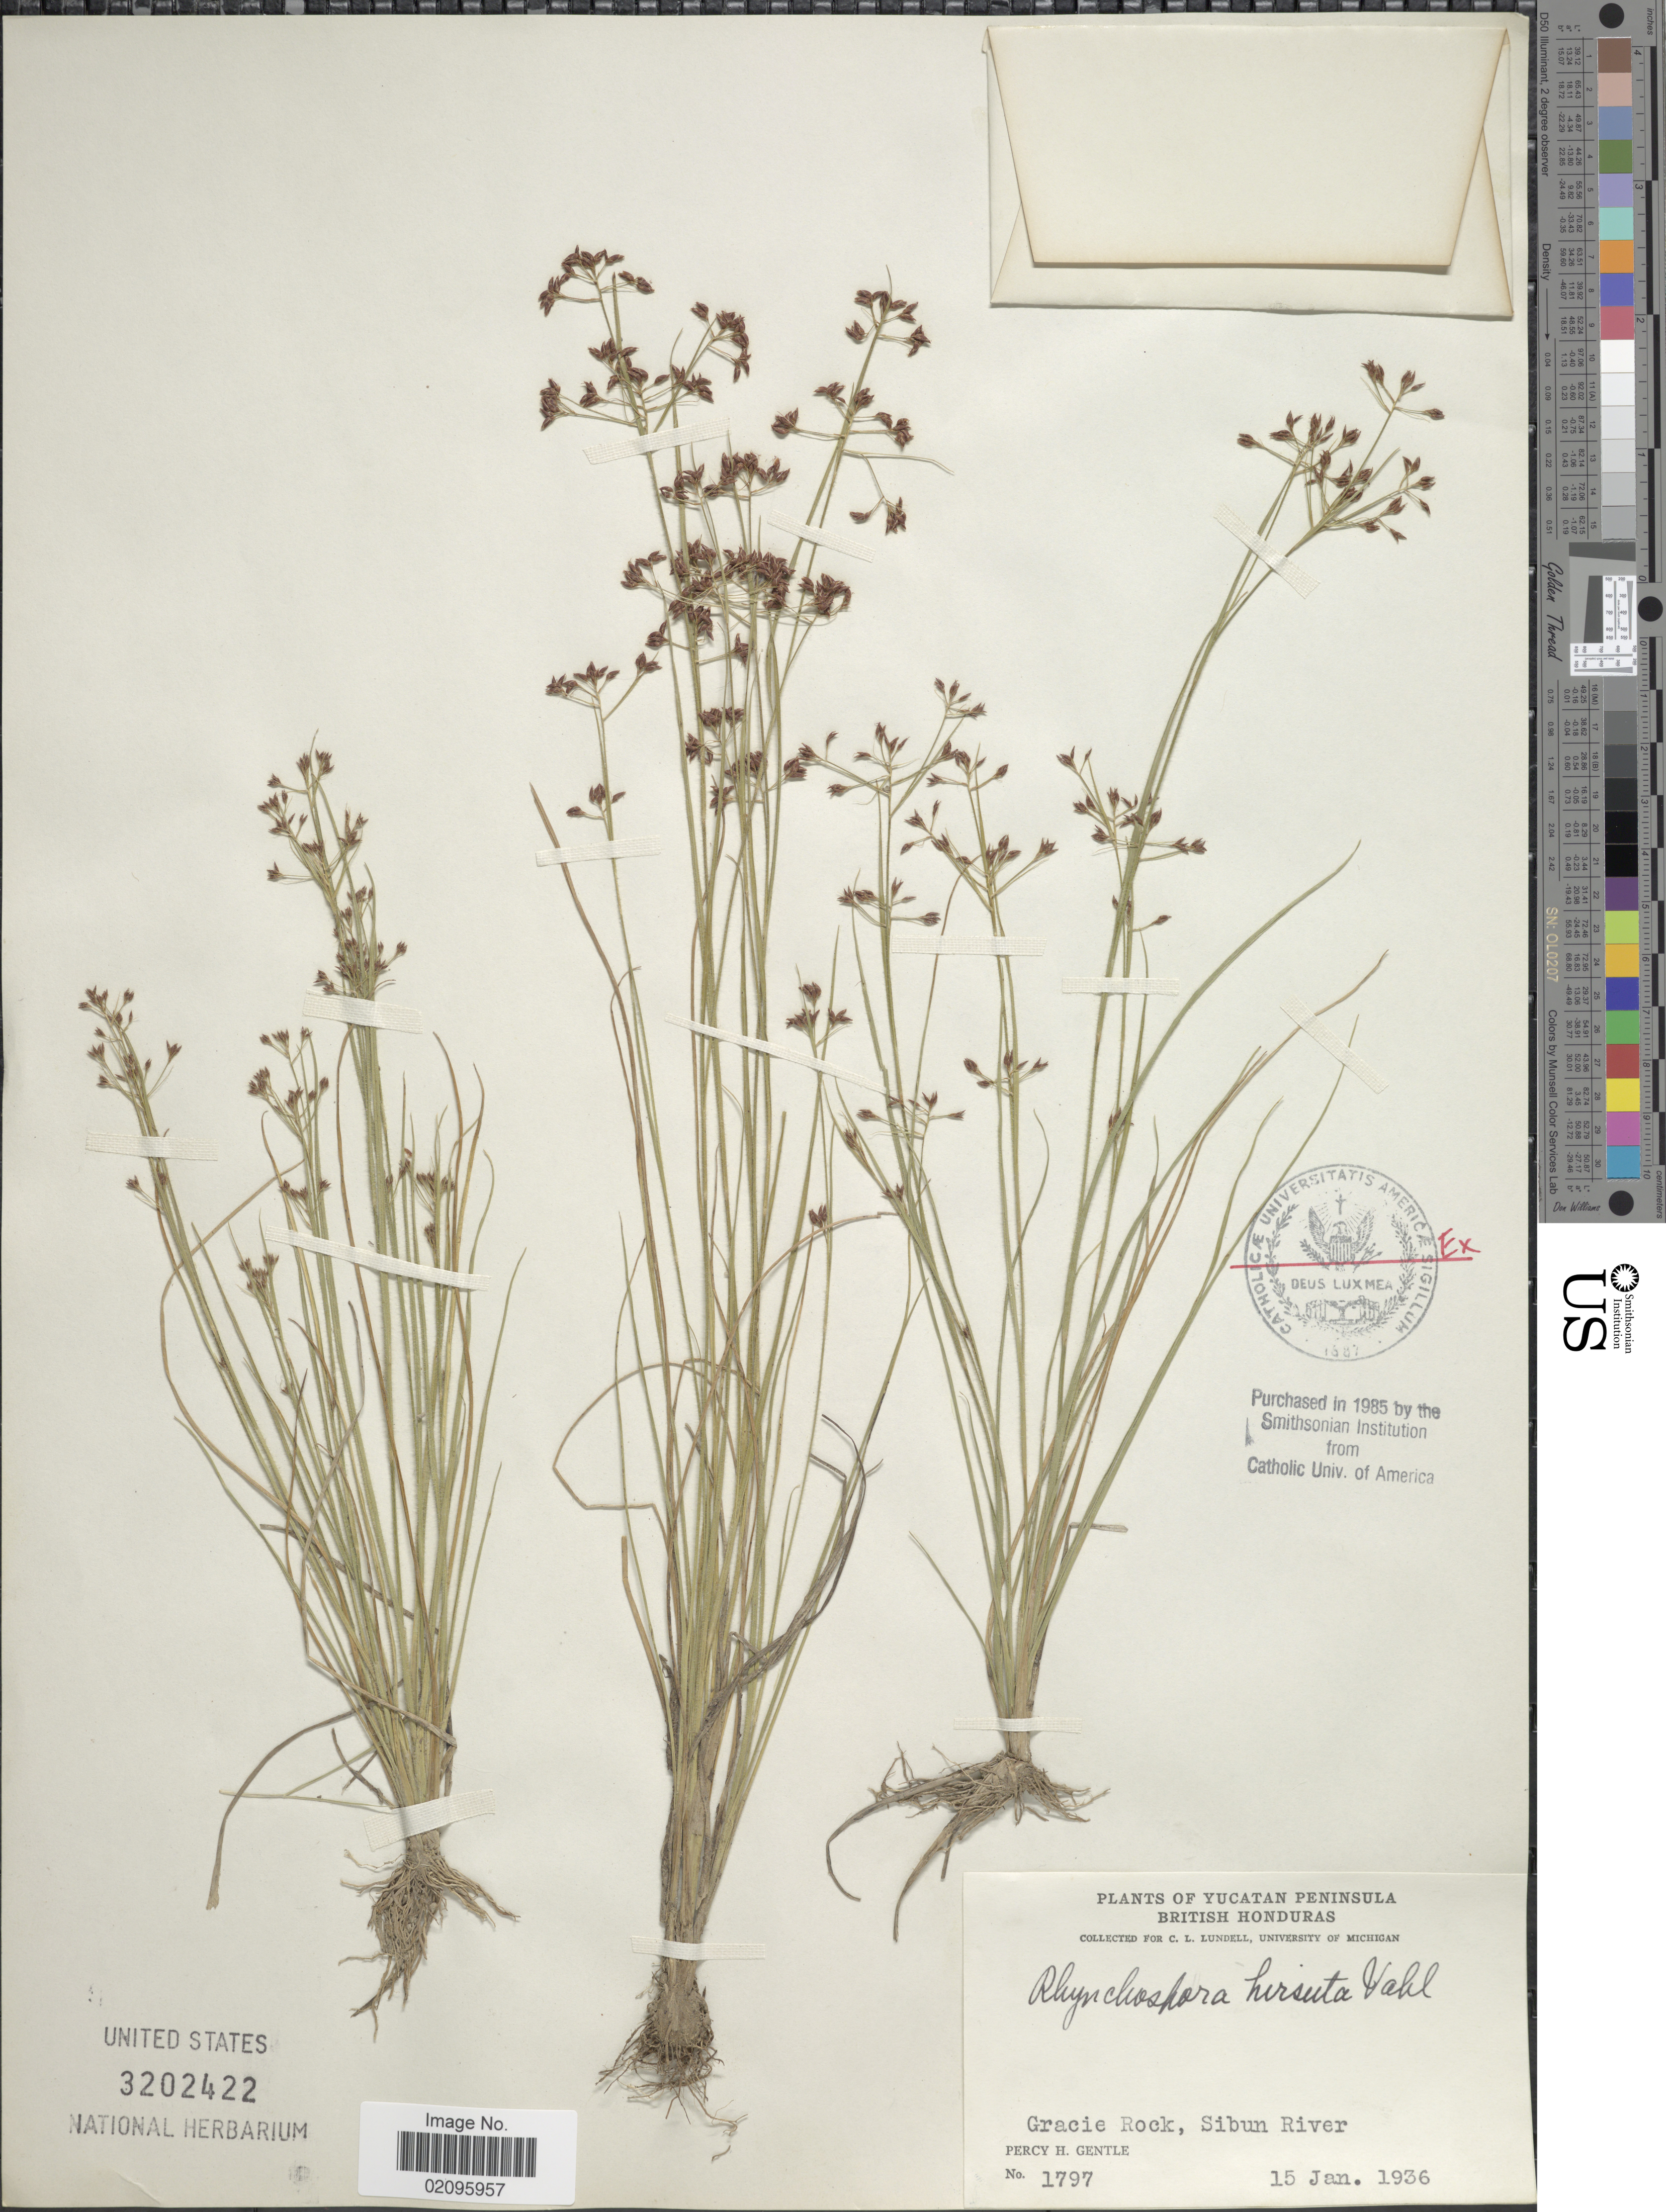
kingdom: Plantae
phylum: Tracheophyta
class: Liliopsida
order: Poales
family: Cyperaceae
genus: Rhynchospora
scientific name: Rhynchospora hirsuta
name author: (Vahl) Vahl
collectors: P. H. Gentle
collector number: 1797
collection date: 1936-01-15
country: Belize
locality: British Honduras, Yucatan Peninsula, Gracie Rock, Sibun River.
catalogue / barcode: US 3202422